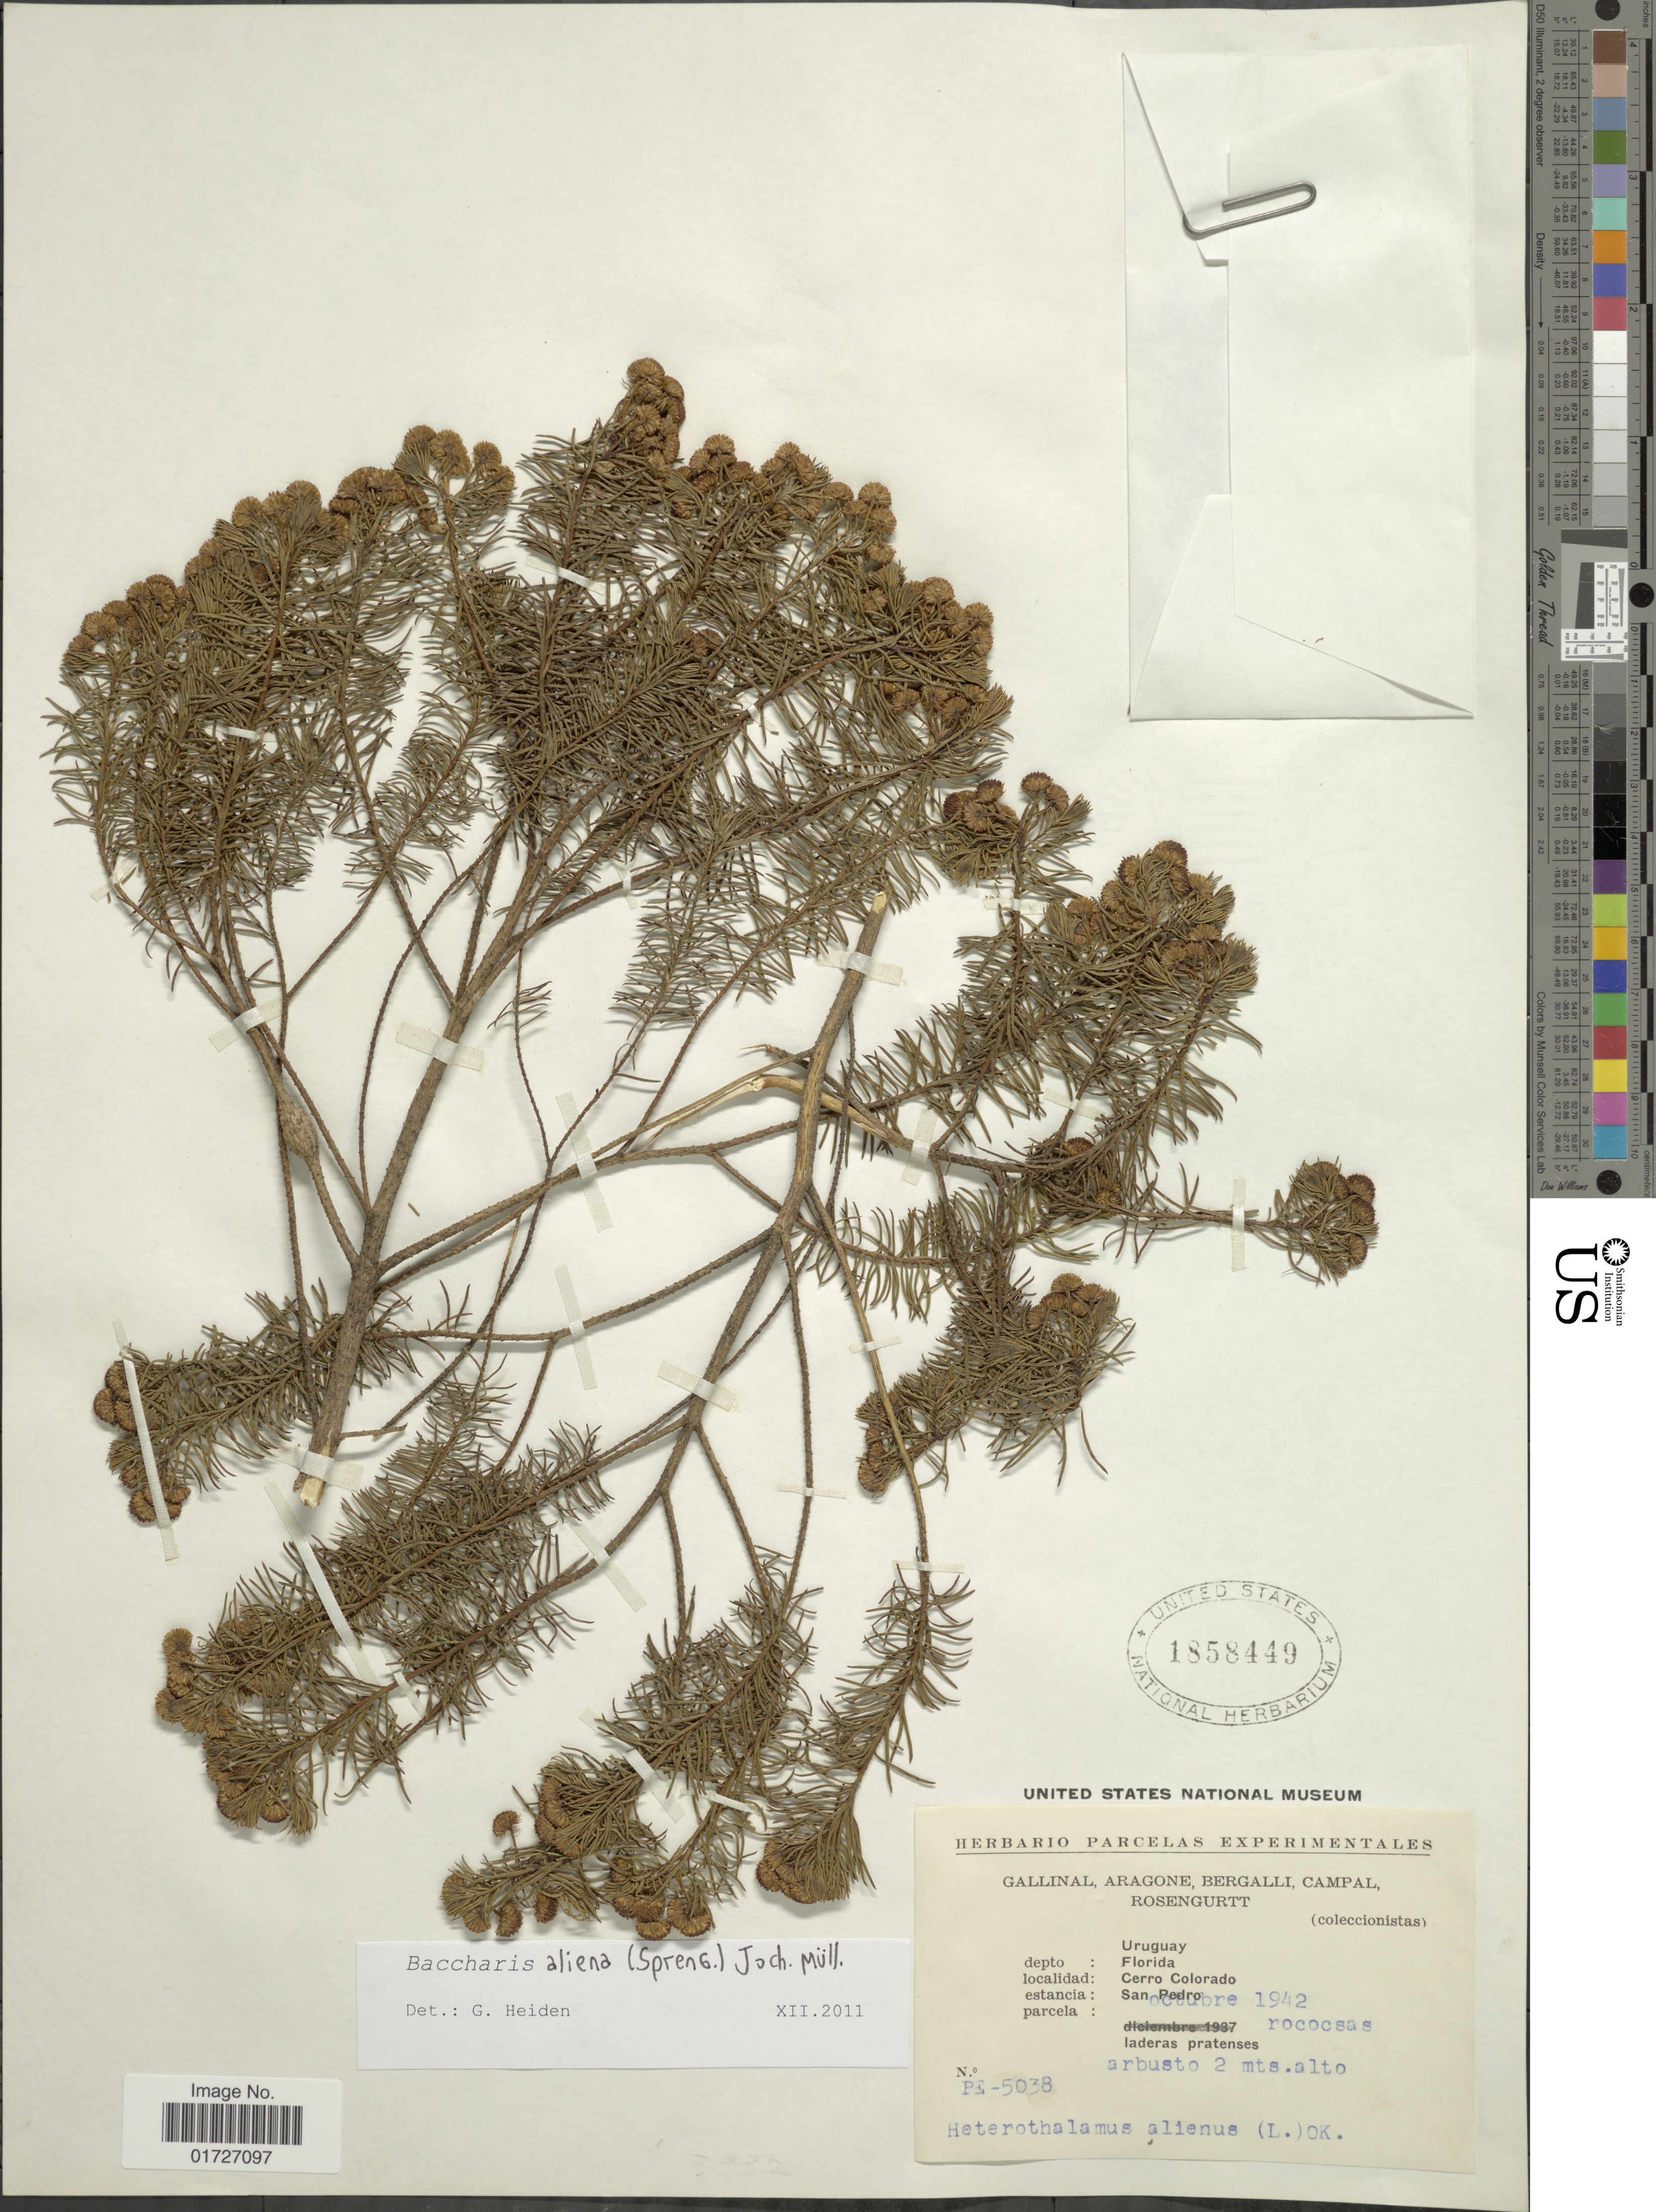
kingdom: Plantae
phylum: Tracheophyta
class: Magnoliopsida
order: Asterales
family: Asteraceae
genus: Baccharis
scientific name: Baccharis aliena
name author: (Spreng.) Joch. Müll.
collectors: -. Gallinal, -- Aragone, -- Bergalli, -- Campal & Rosengurtt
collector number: PE-5038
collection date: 1942-10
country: Uruguay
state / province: Florida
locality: Cerro Colorado, estancia San Pedro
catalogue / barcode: US 1858449